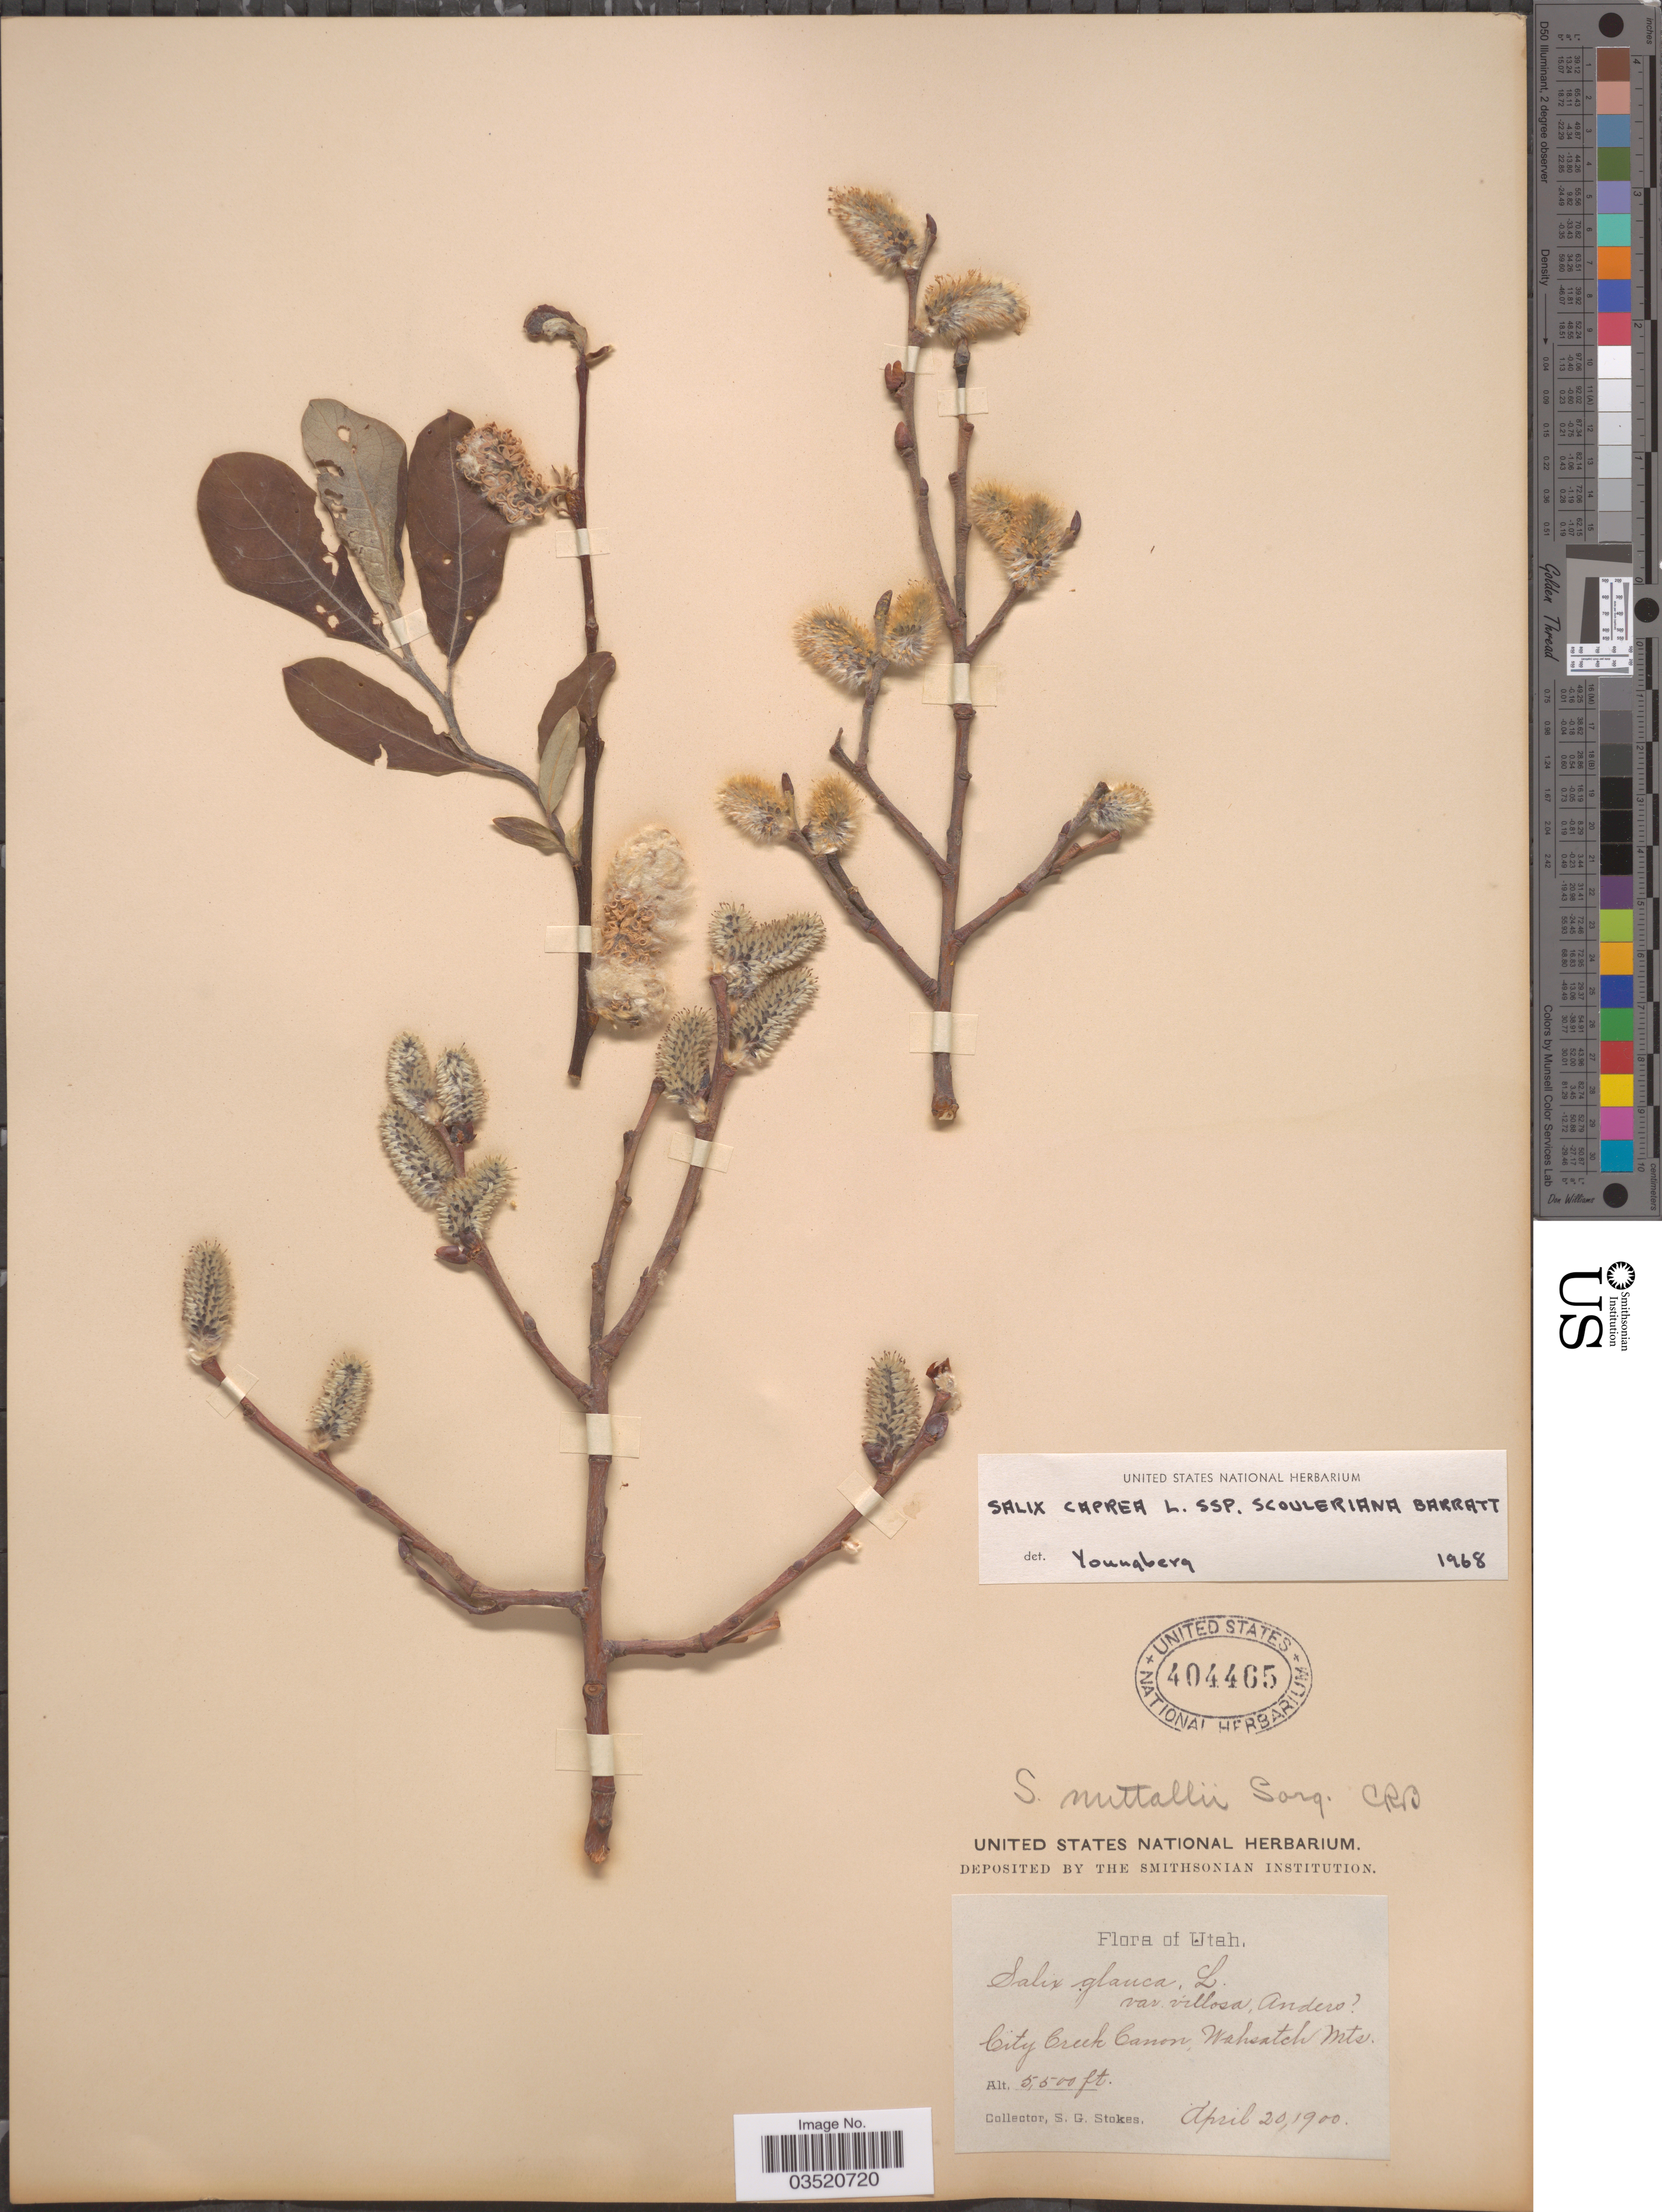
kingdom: Plantae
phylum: Tracheophyta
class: Magnoliopsida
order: Malpighiales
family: Salicaceae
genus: Salix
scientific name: Salix scouleriana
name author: Barratt ex Hook.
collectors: S. G. Stokes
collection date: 1900-04-20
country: United States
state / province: Utah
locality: City Creek Canon, Wahsatch Mts.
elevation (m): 1676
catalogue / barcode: US 404465